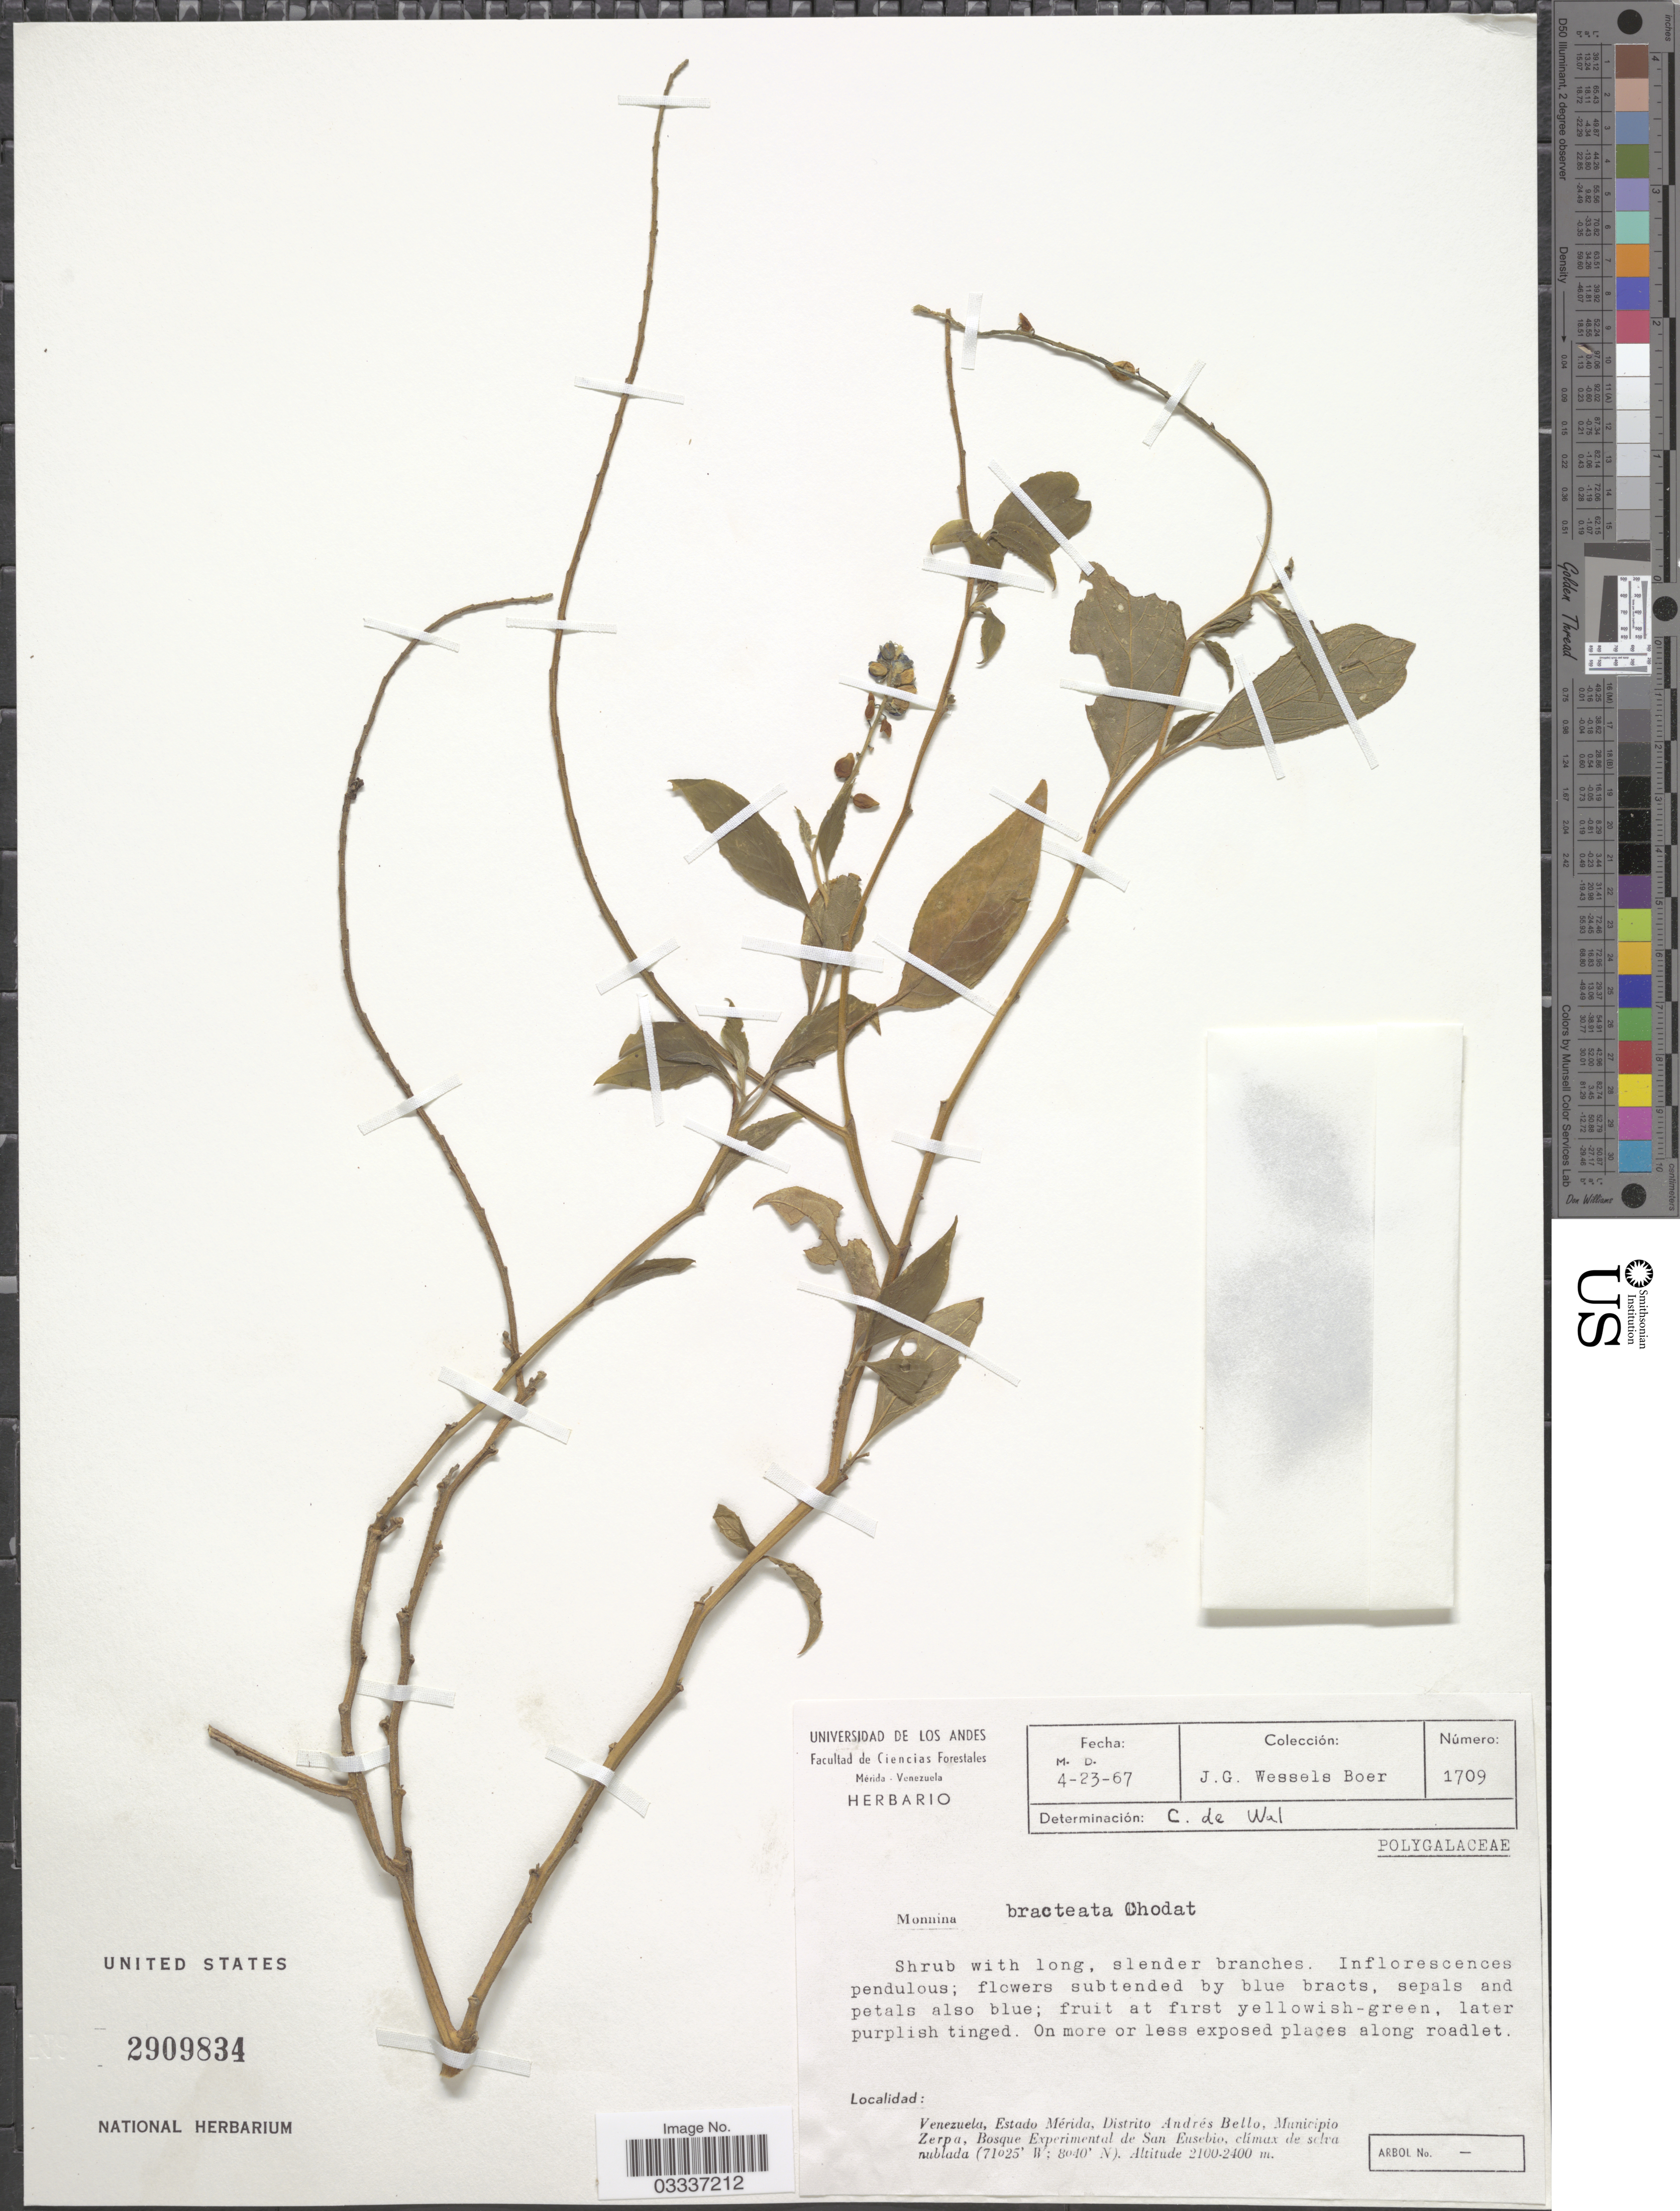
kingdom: Plantae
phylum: Tracheophyta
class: Magnoliopsida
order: Fabales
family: Polygalaceae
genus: Monnina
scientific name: Monnina bracteata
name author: Chodat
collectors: J. G. Wessels Boer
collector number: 1709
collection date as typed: Transcribed d/m/y: 23/4/67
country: Venezuela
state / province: Mérida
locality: Distrito Andrés Bello, Municipio Zerpa, Bosque Experimental de San Eusebio.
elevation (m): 2100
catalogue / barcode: US 2909834